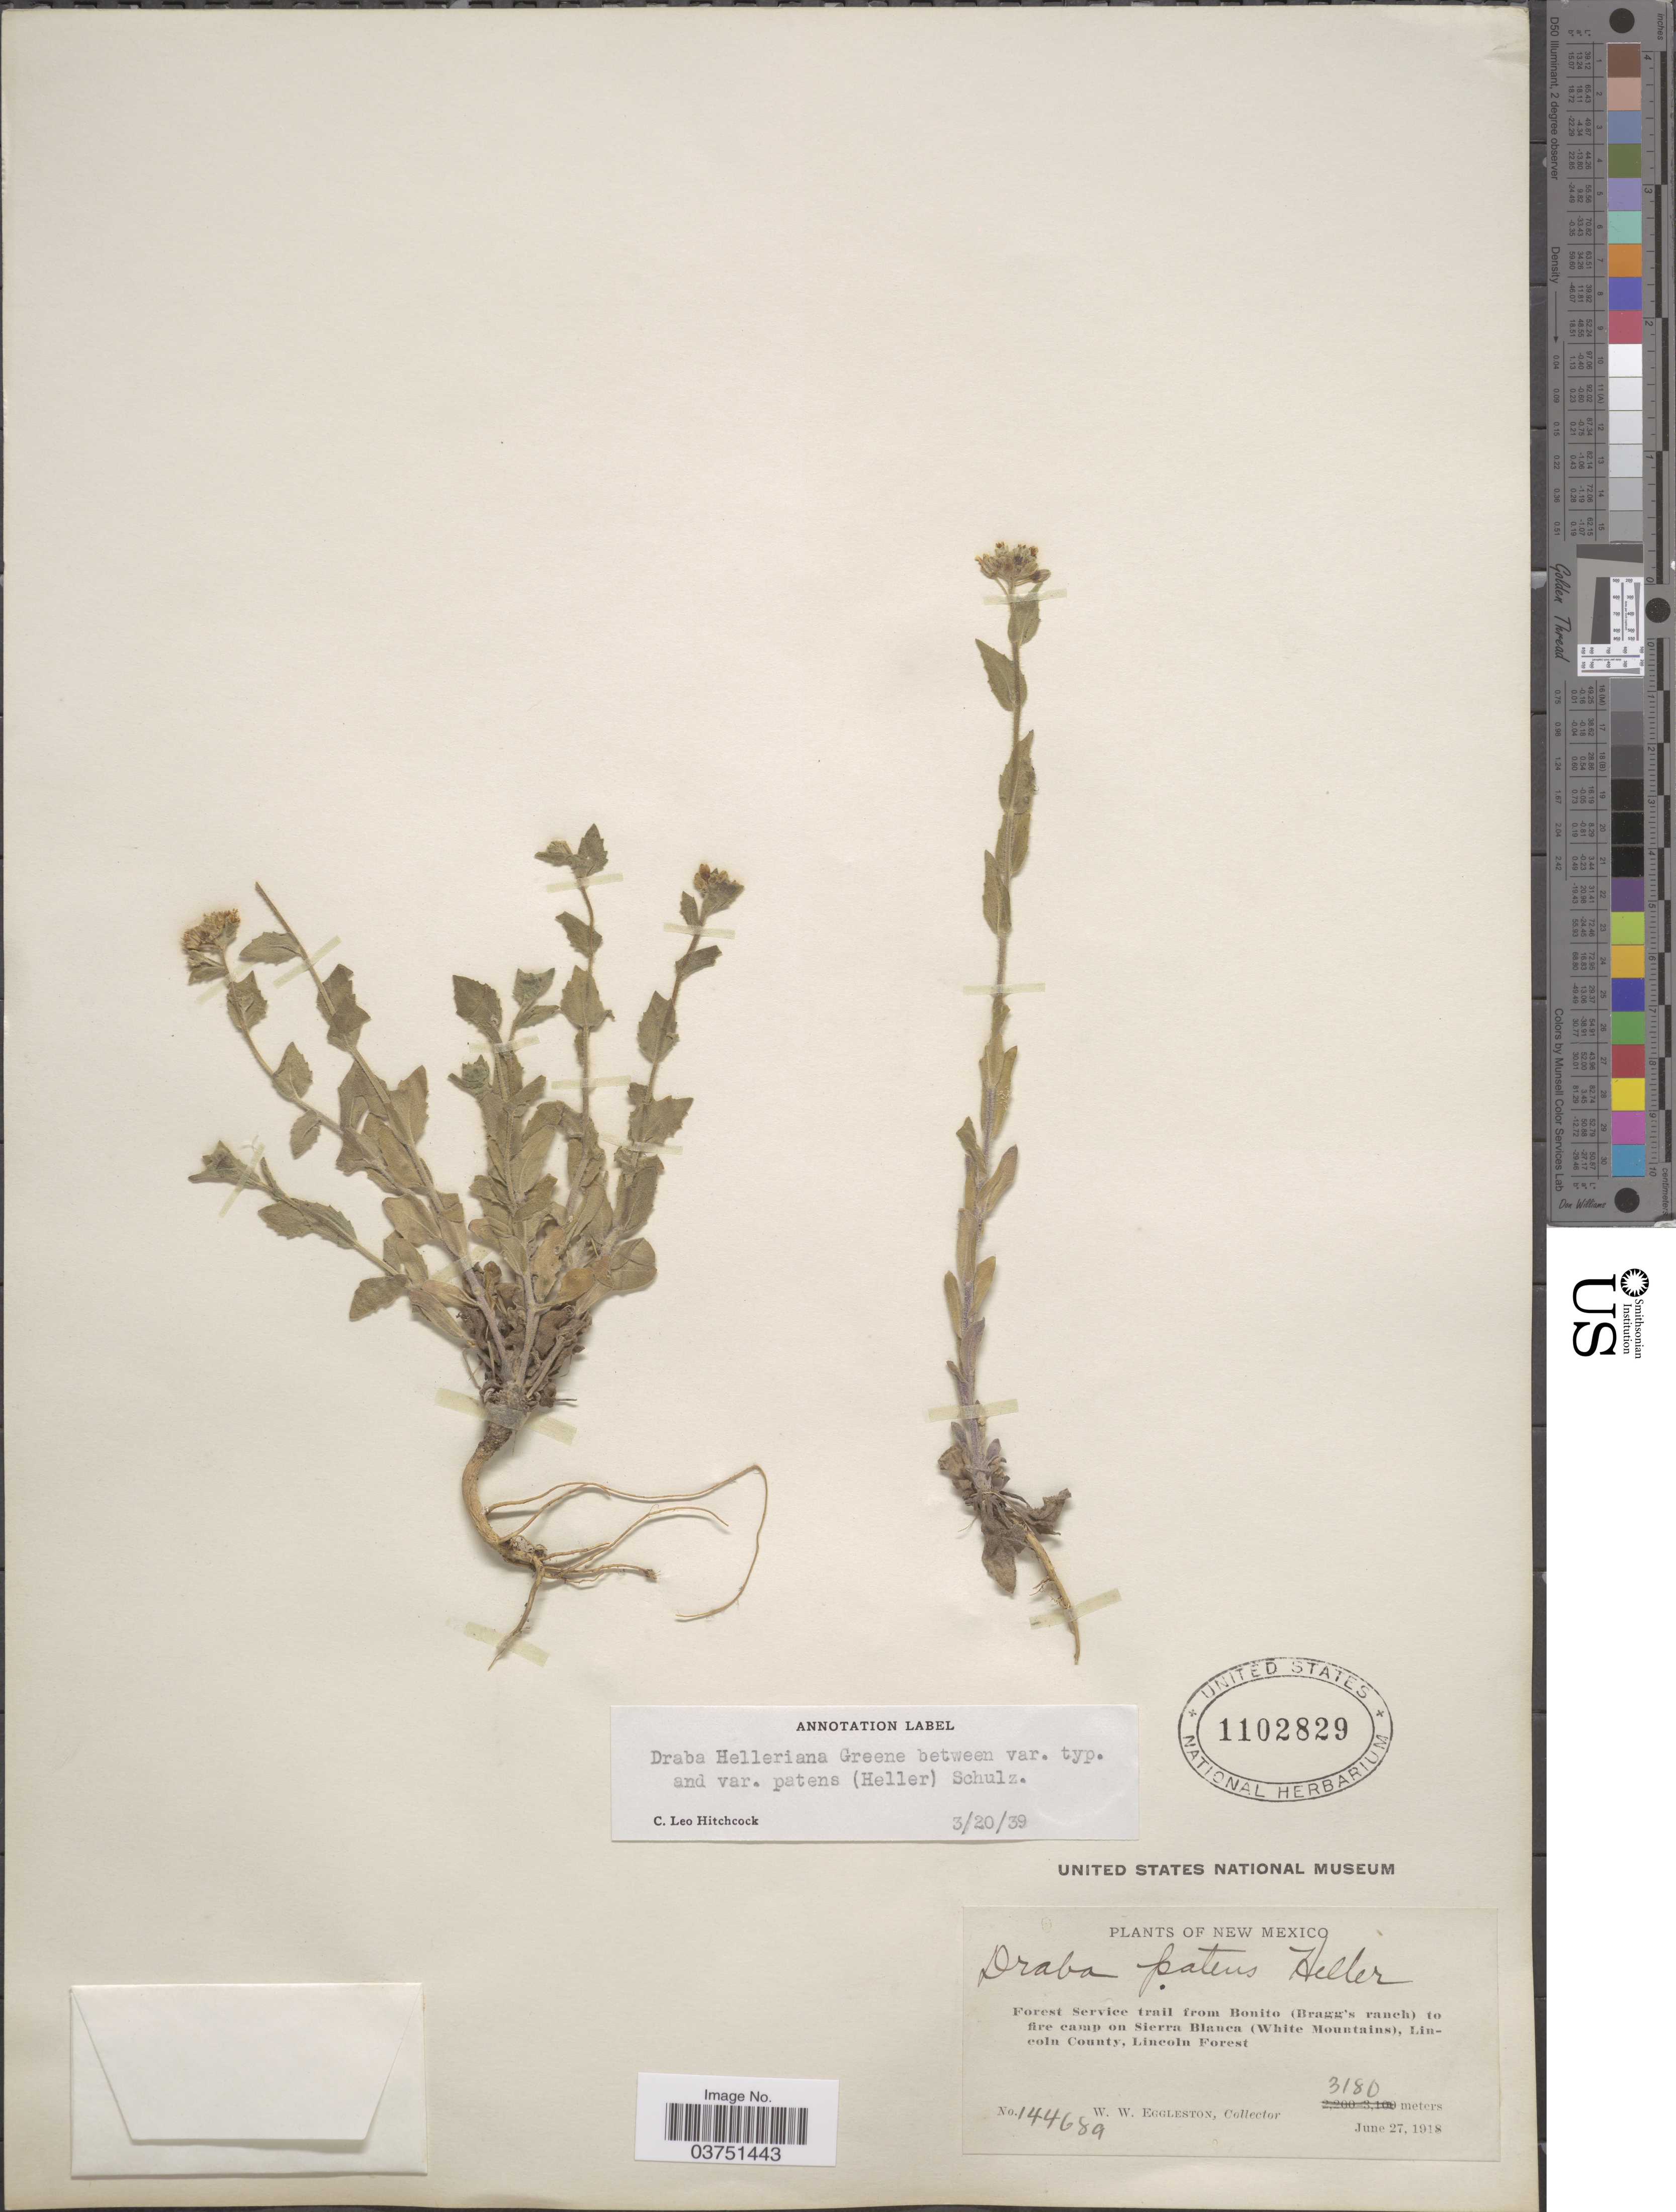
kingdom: Plantae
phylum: Tracheophyta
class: Magnoliopsida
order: Brassicales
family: Brassicaceae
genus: Draba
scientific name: Draba helleriana var. patens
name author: (A. Heller) O.E. Schulz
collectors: W. W. Eggleston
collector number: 14468a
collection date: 1918-06-27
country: United States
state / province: New Mexico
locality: Forest Service trail from Bonito (Bragg's ranch) to fire camp on Sierra Blanca (White Mountains), Lincoln County, Lincoln Forest.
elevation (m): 3180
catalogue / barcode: US 1102829